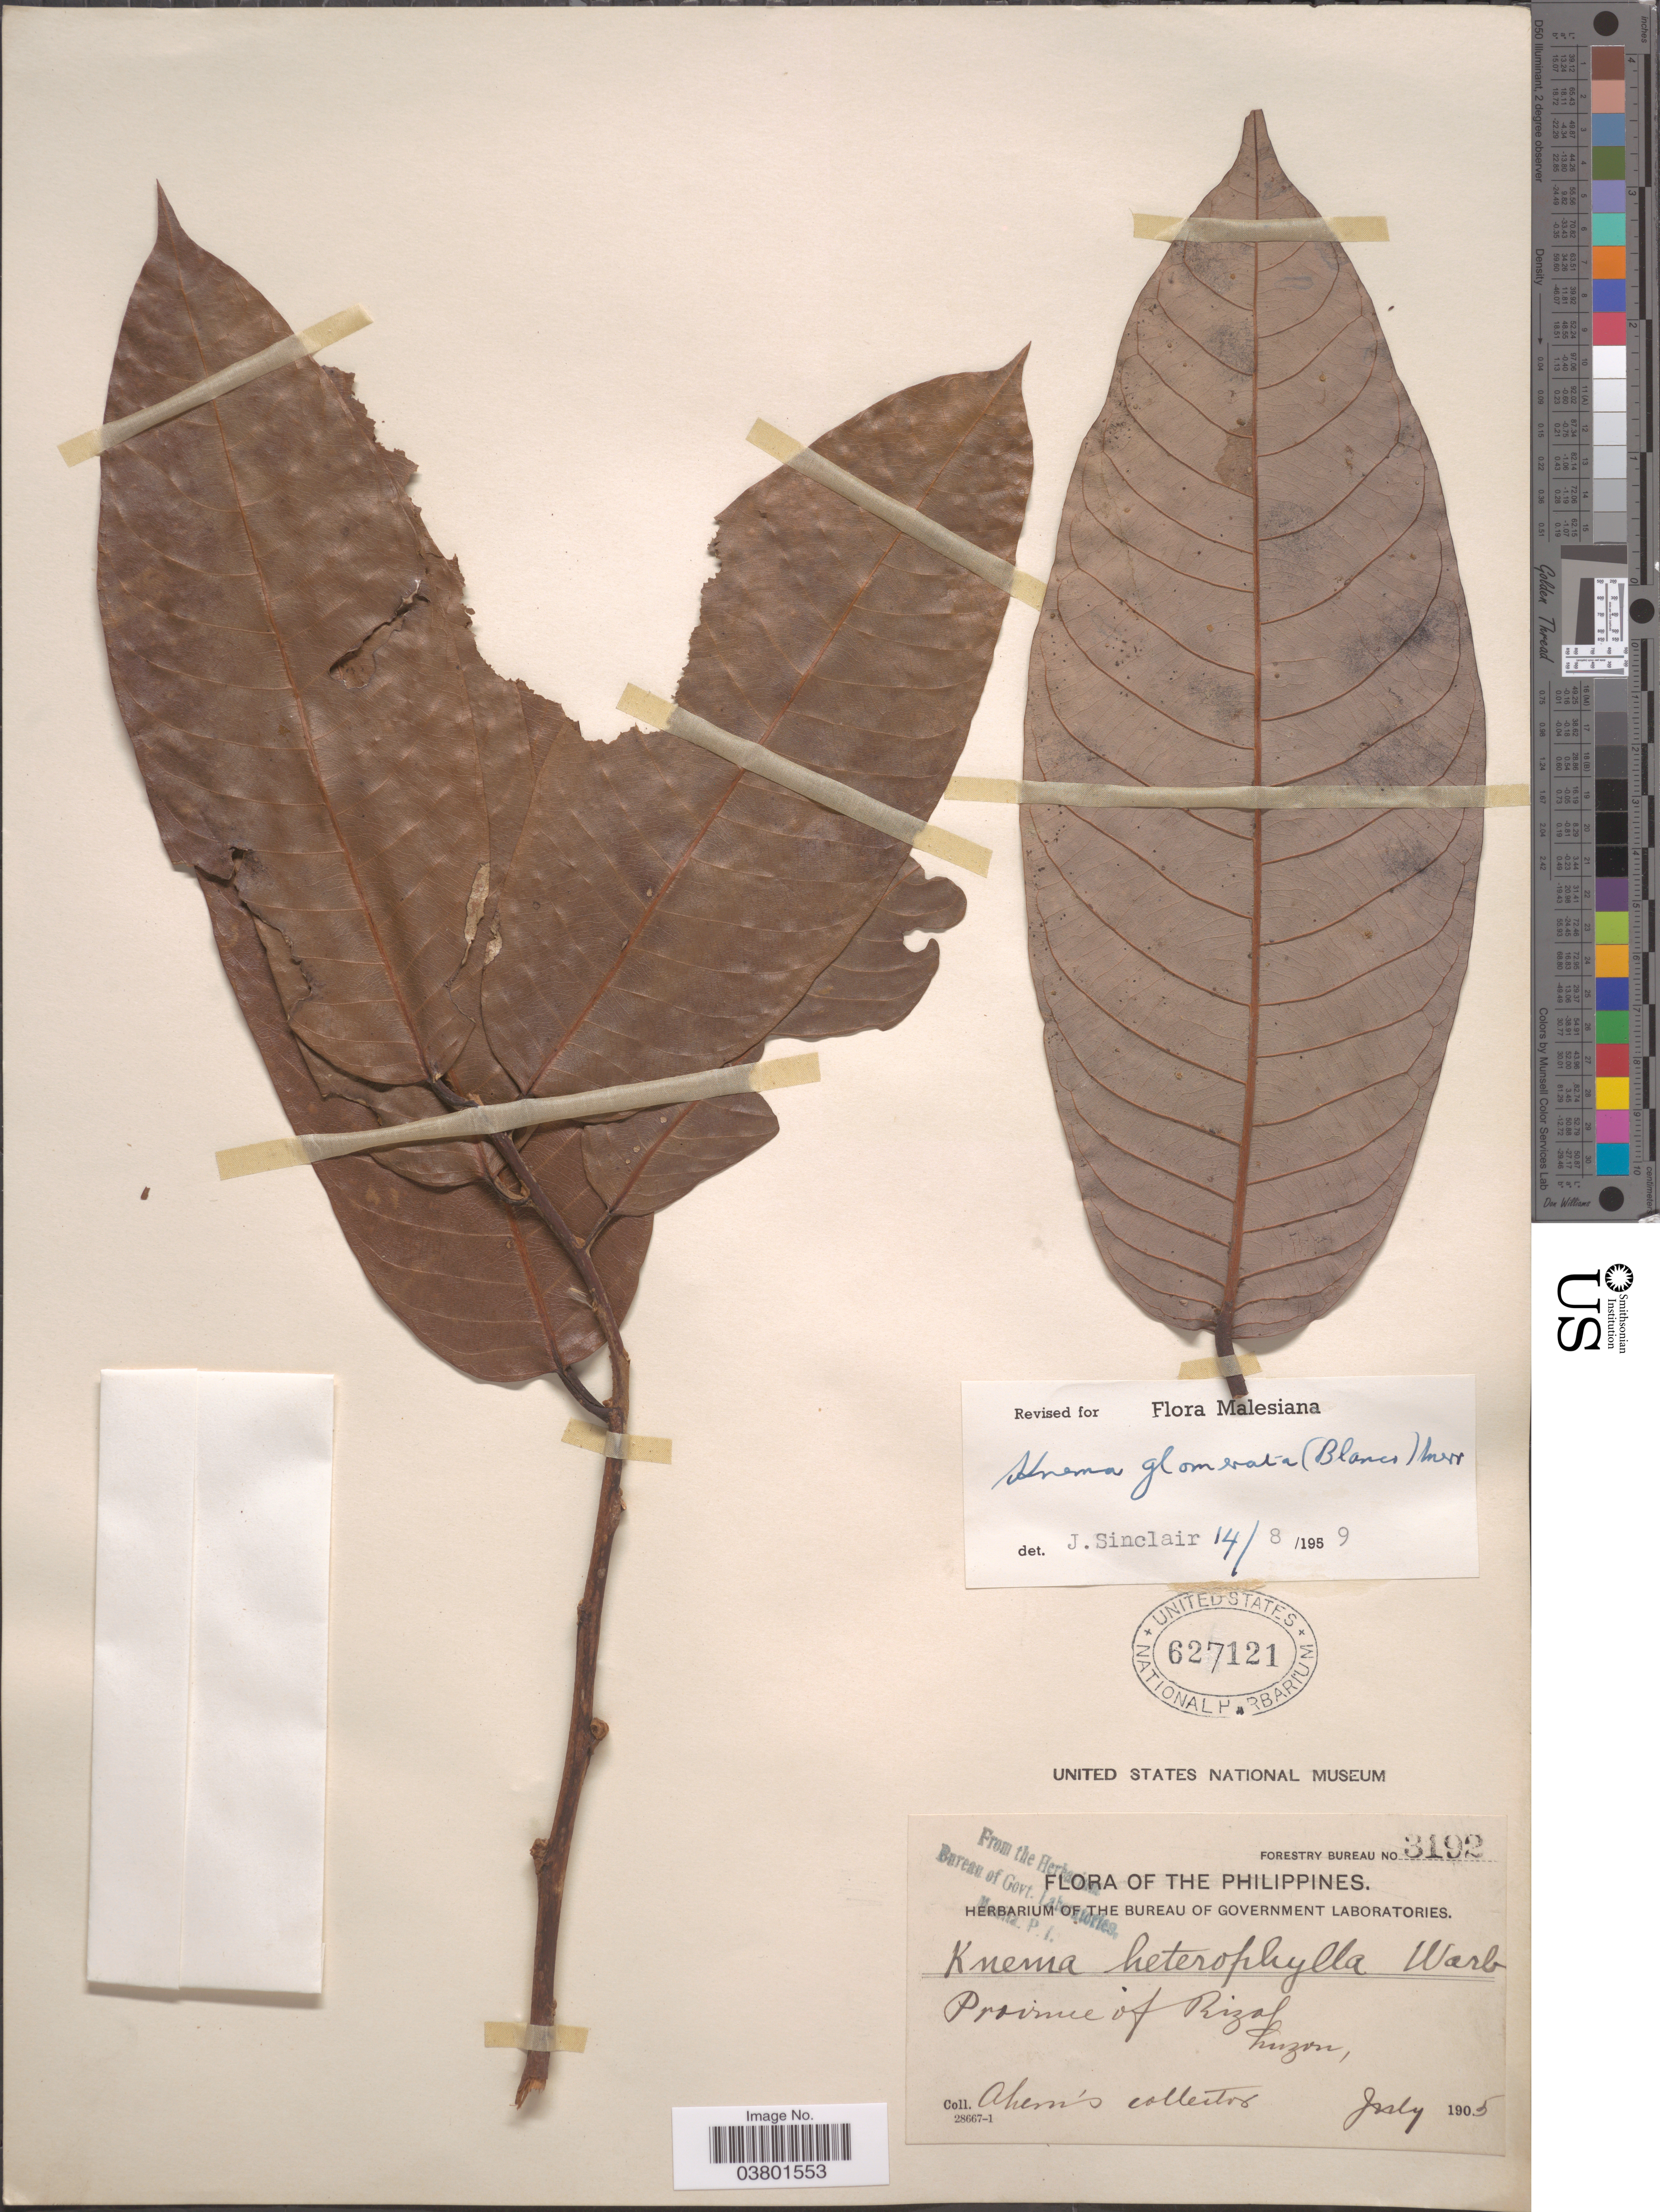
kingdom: Plantae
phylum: Tracheophyta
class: Magnoliopsida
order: Magnoliales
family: Myristicaceae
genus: Knema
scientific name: Knema glomerata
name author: (Blanco) Merr.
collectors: Ahern's collector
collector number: Forestry Bureau 3192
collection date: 1905-07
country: Philippines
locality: Province of Rizal, Luzon.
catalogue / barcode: US 627121